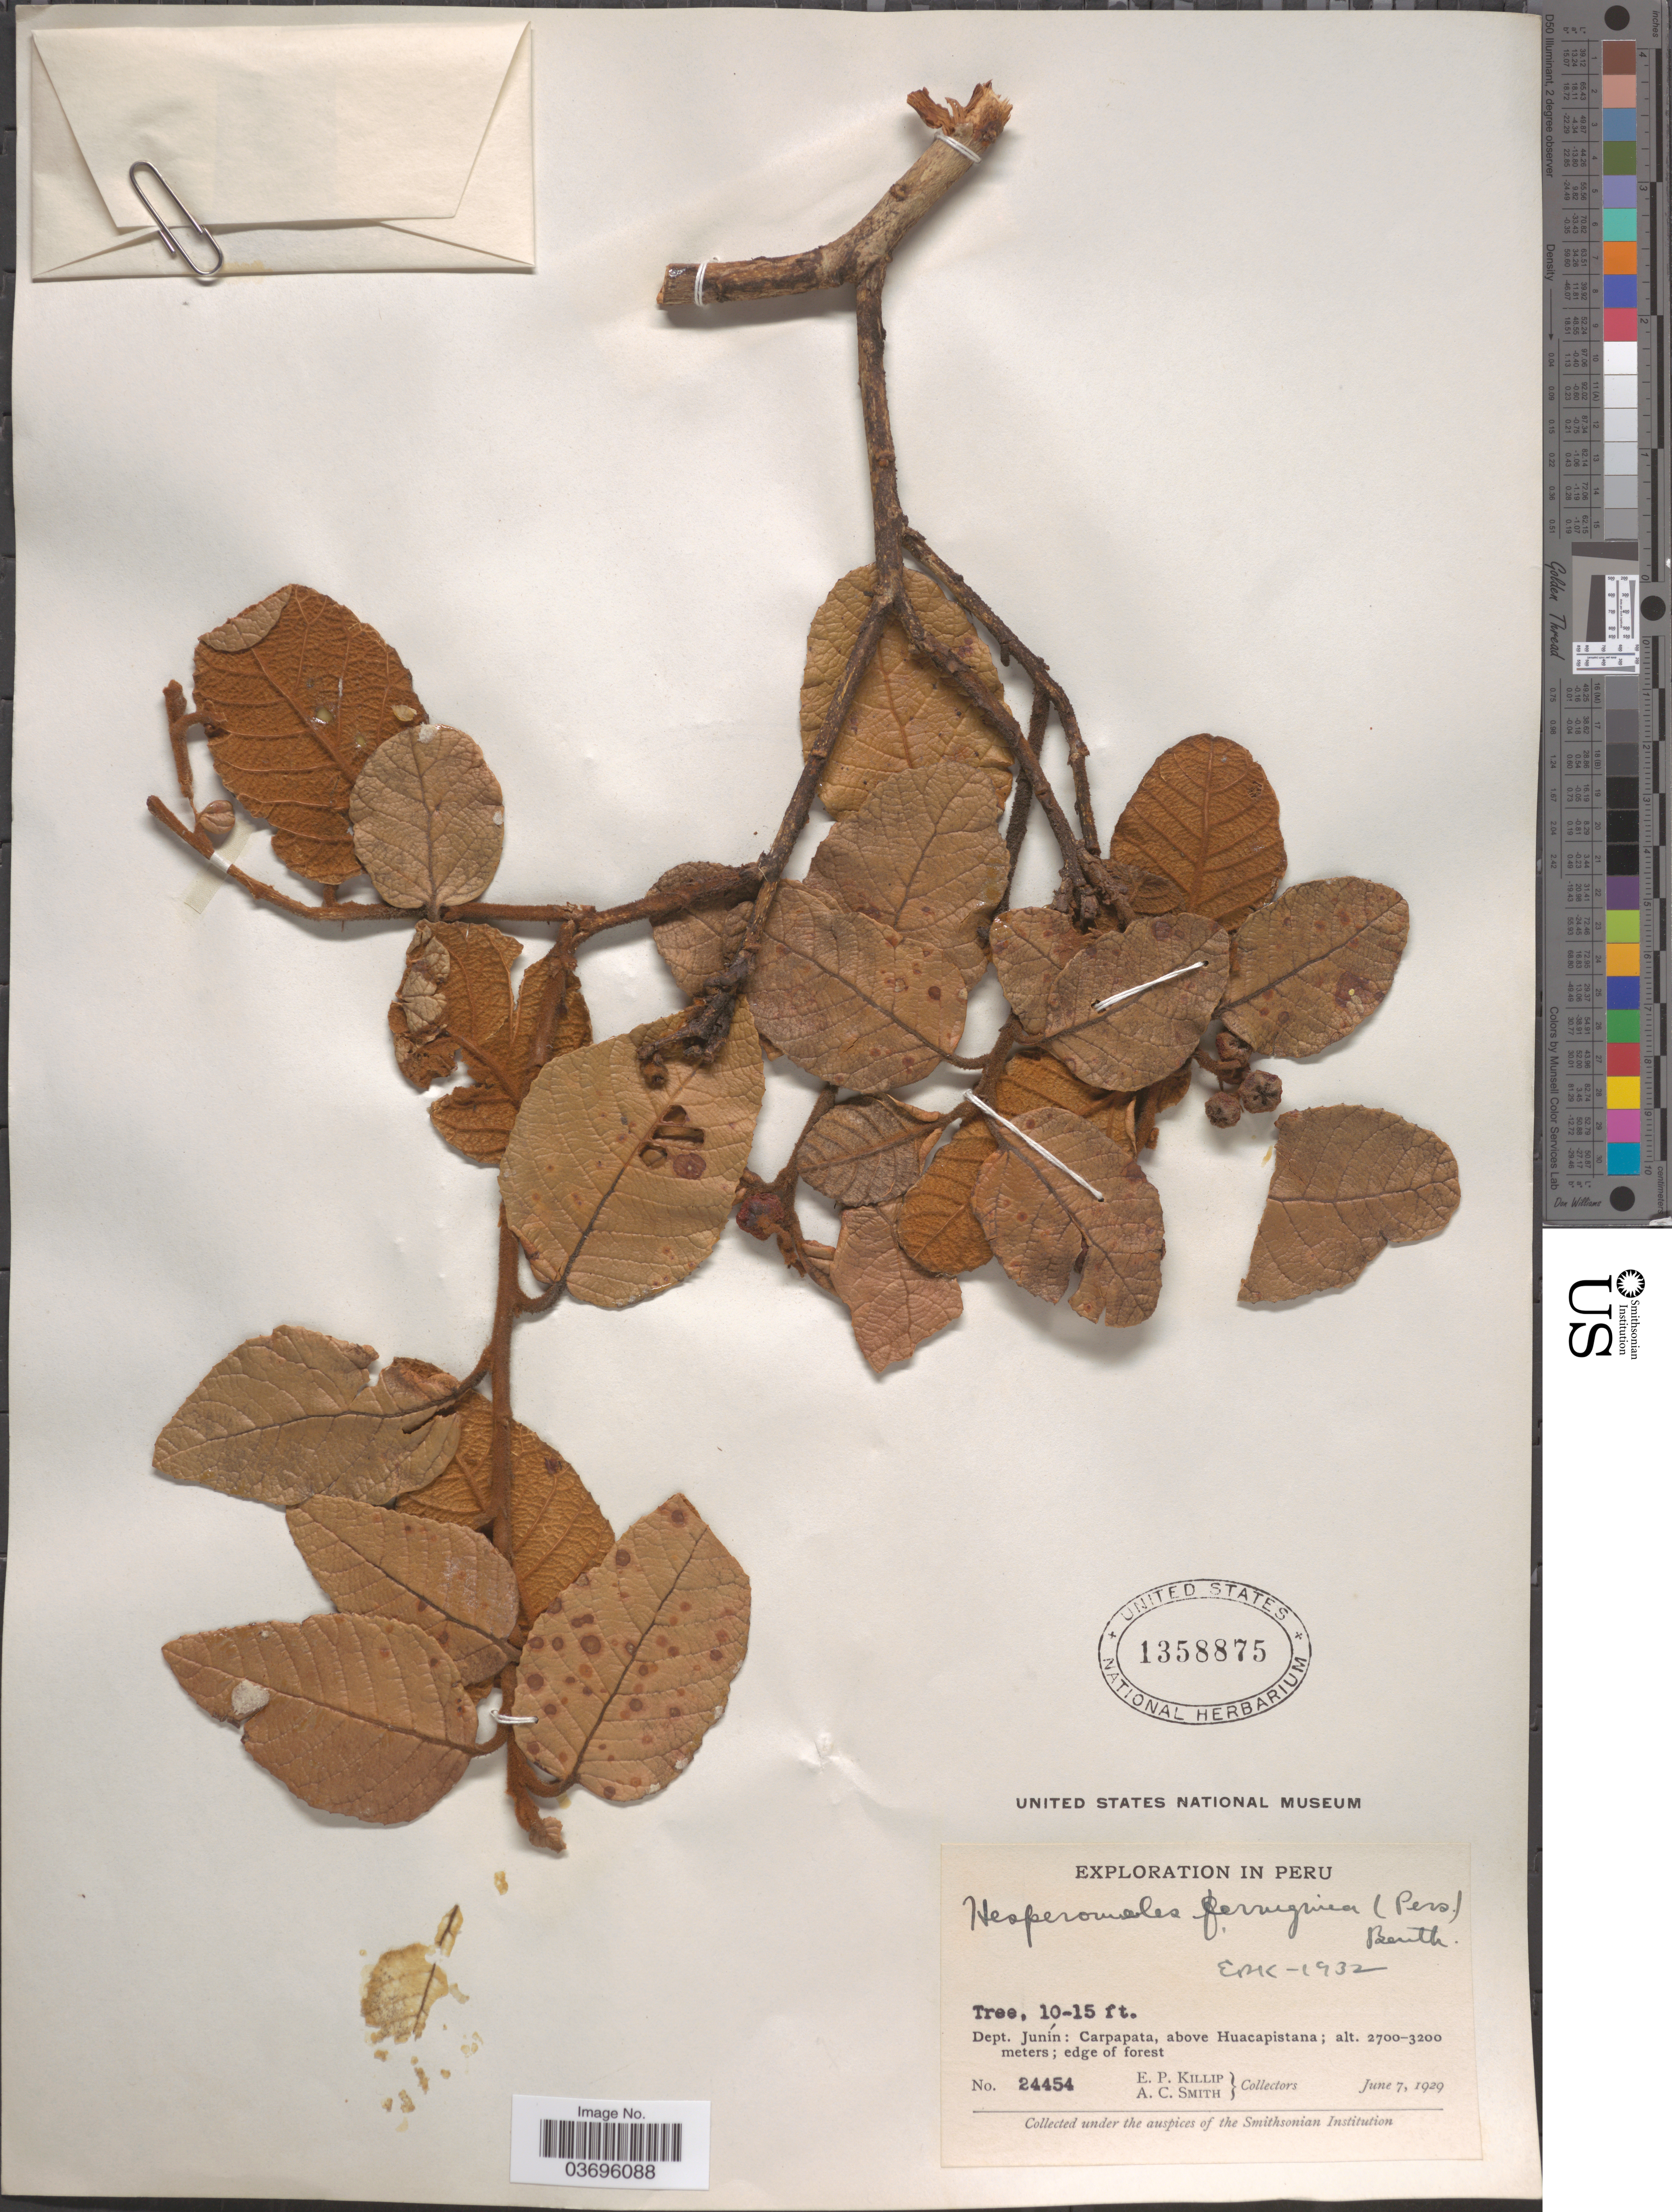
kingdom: Plantae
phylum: Tracheophyta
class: Magnoliopsida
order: Rosales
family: Rosaceae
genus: Hesperomeles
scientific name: Hesperomeles ferruginea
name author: (Juss. ex Pers.) Benth.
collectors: E. P. Killip & A. C. Smith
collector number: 24454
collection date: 1929-06-07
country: Peru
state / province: Junín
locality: Dept. Junín: Carpapata, above Huacapistana.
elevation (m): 2700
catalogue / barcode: US 1358875